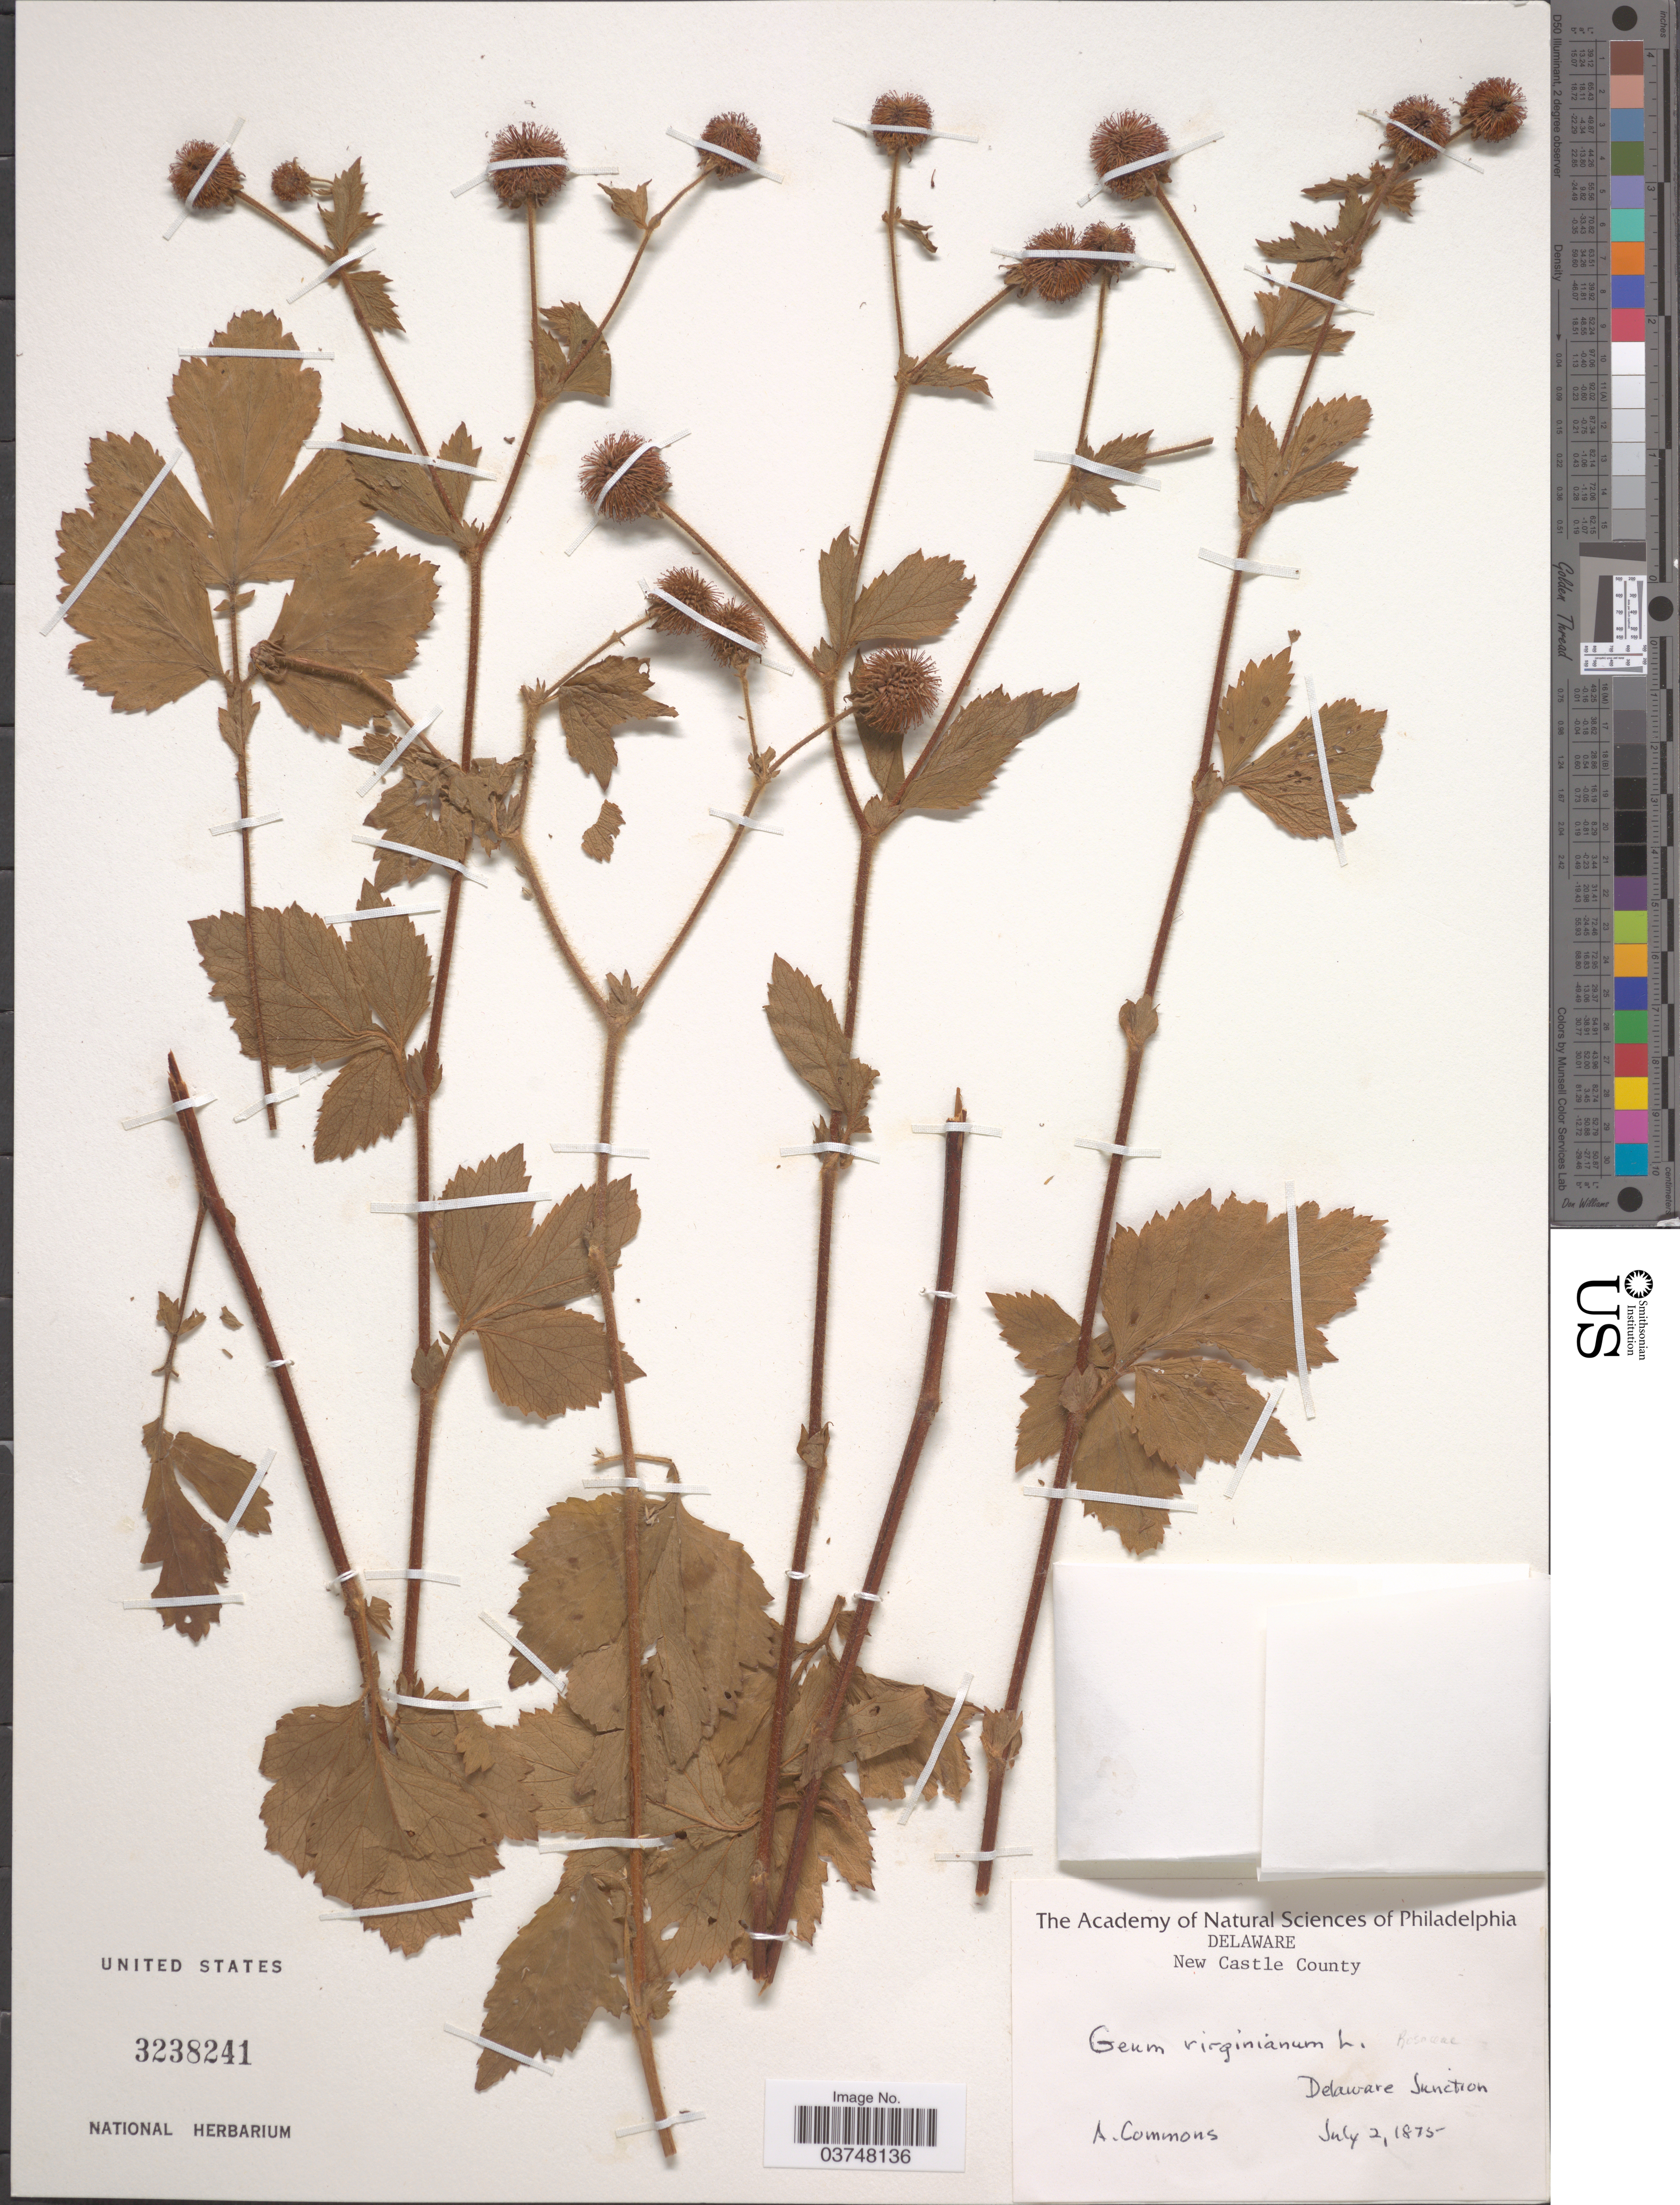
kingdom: Plantae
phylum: Tracheophyta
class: Magnoliopsida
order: Rosales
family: Rosaceae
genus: Geum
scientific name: Geum virginianum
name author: L.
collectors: A. Commons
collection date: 1875-07-02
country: United States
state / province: Delaware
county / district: New Castle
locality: New Castle County. Delaware Junction.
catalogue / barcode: US 3238241